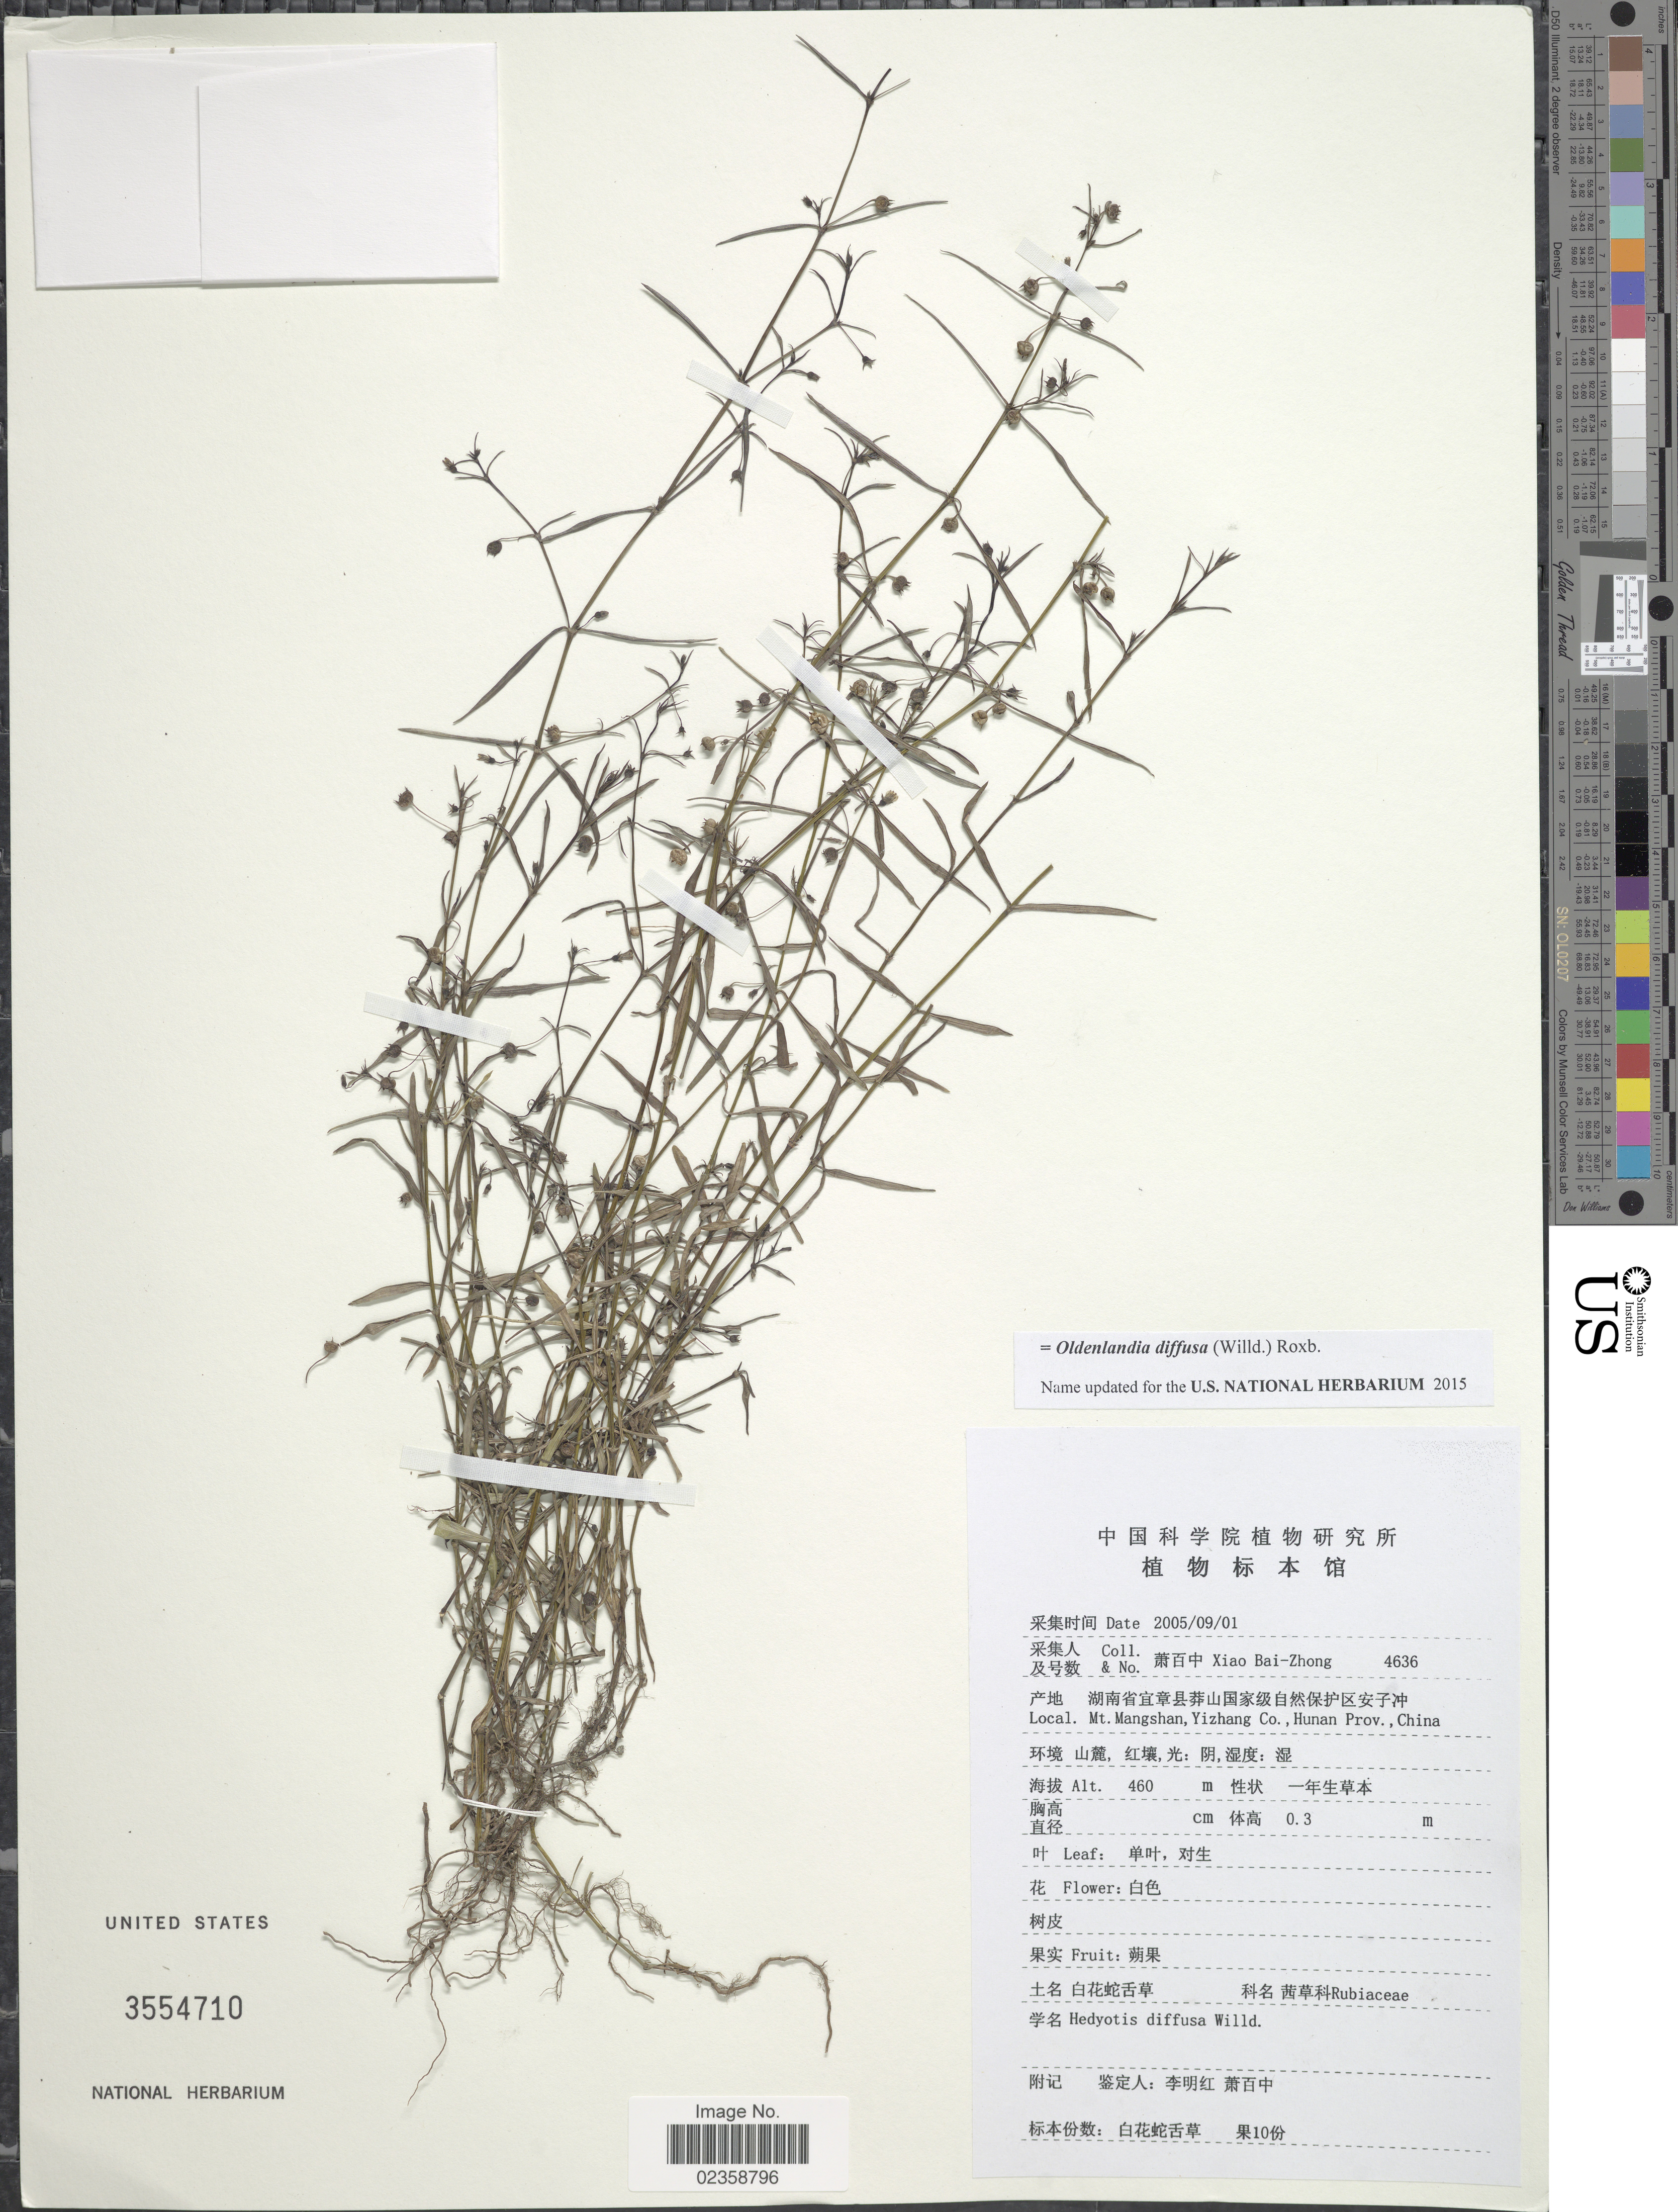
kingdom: Plantae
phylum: Tracheophyta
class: Magnoliopsida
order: Gentianales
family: Rubiaceae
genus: Oldenlandia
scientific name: Oldenlandia diffusa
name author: (Willd.) Roxb.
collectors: B. Z. Xiao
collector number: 4636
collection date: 2005-09-01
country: China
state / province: Hunan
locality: Mt. Mansghan, Yizhang Co.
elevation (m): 460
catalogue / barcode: US 3554710